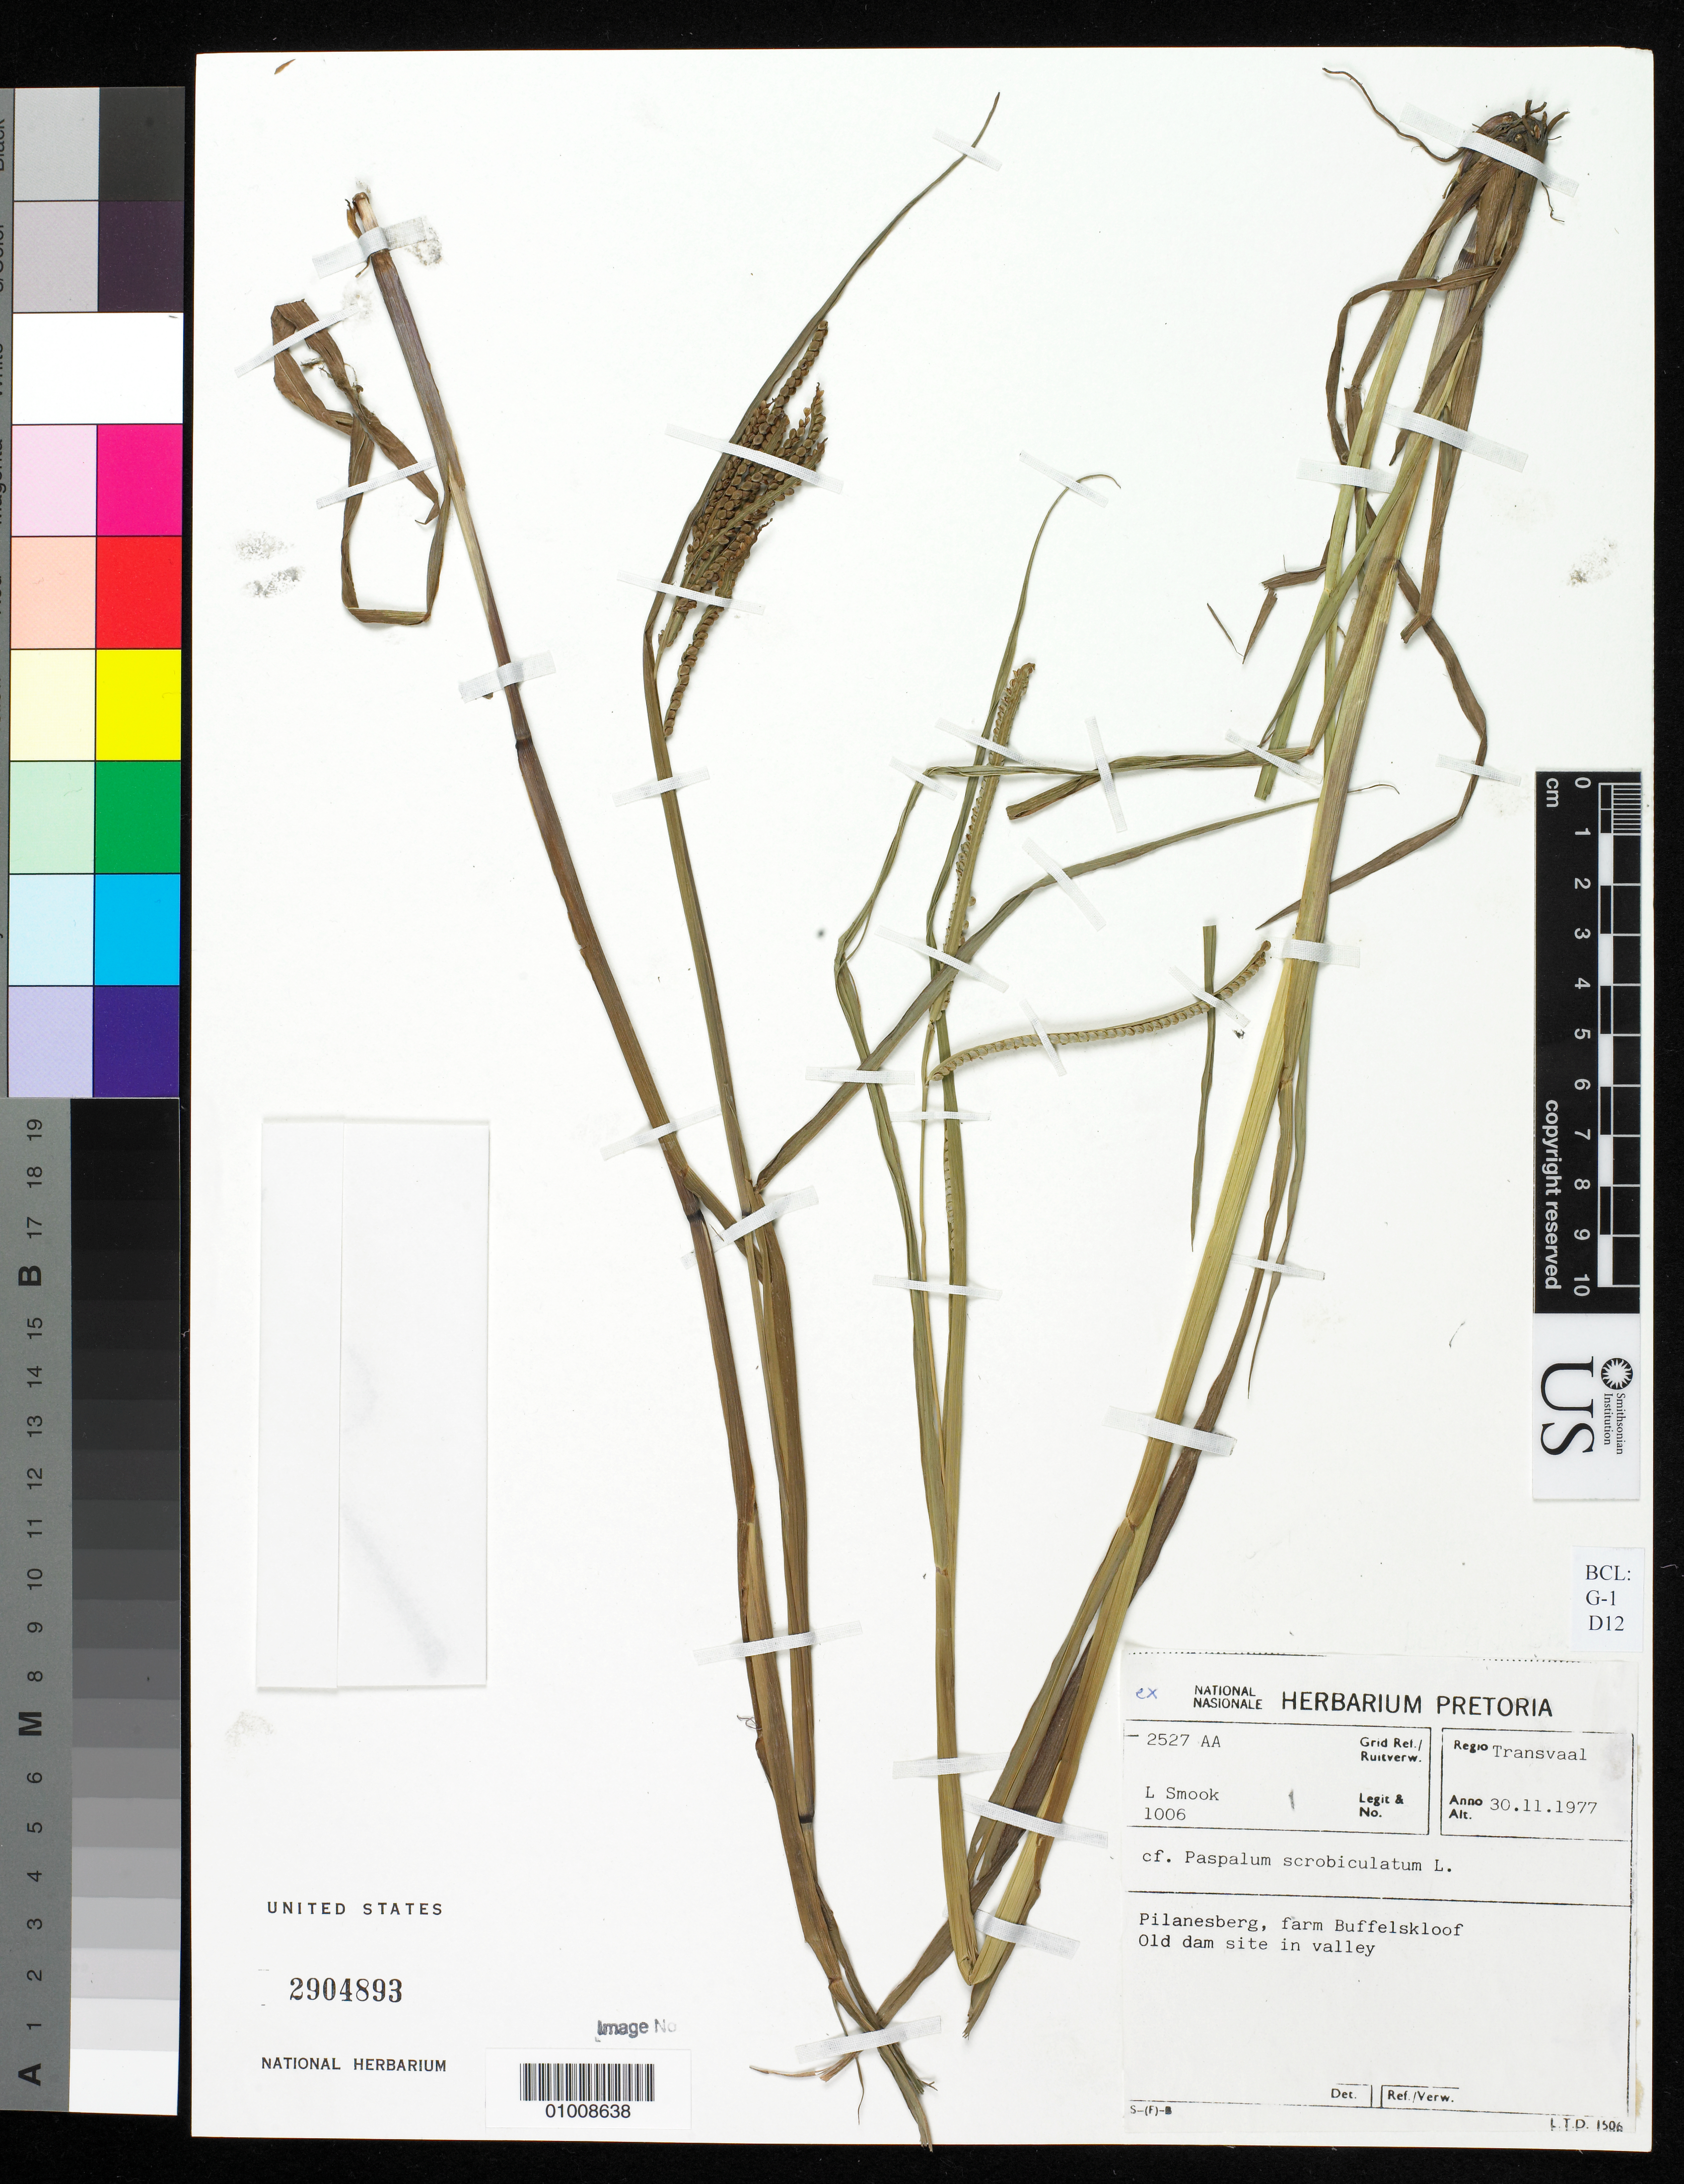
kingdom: Plantae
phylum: Tracheophyta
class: Liliopsida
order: Poales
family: Poaceae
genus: Paspalum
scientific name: Paspalum scrobiculatum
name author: L.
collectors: L. Smook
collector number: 1006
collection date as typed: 30 Nov 1977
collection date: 1977-11-30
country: South Africa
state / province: North West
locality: Pilanesber, farm Buffelskloof, Old dam site in valley,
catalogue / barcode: US 2904893